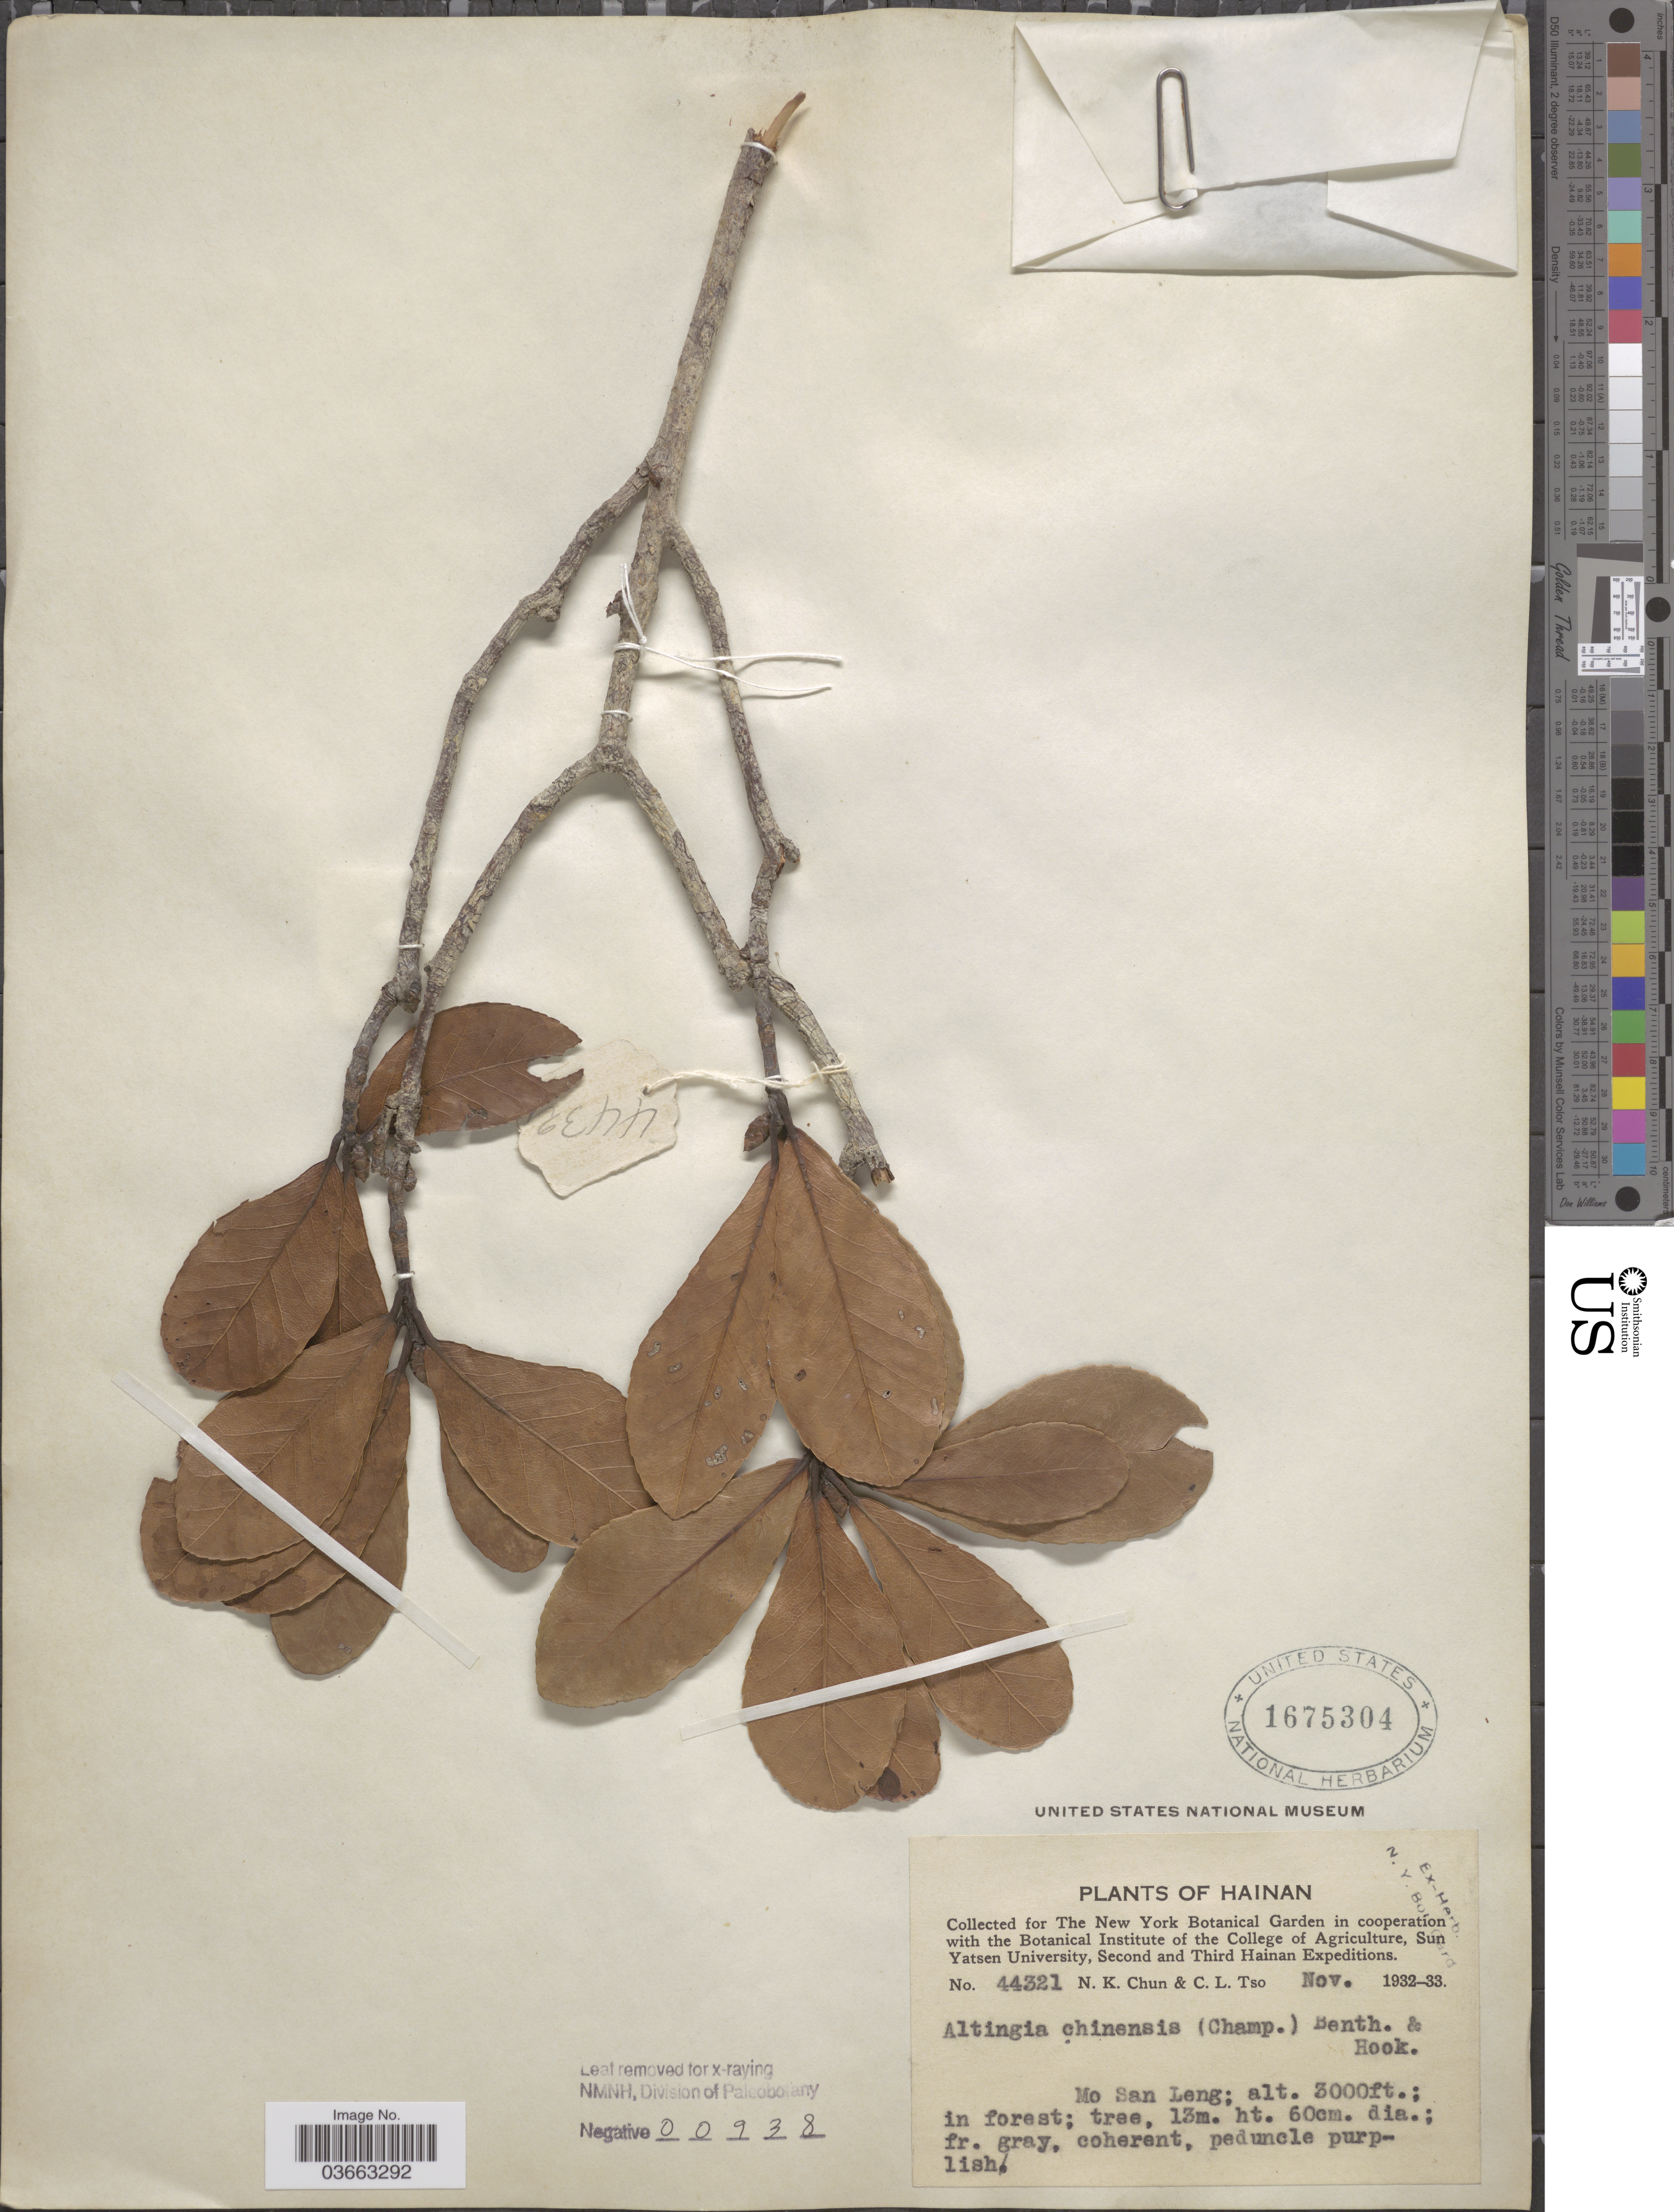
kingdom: Plantae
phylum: Tracheophyta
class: Magnoliopsida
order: Saxifragales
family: Altingiaceae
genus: Liquidambar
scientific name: Liquidambar obovata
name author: (Merr. & W.Y. Chun) Ickert-Bond & J. Wen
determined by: Strong, Mark T., (BOT), Smithsonian Institution - National Museum of Natural History (UNITED STATES)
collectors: N. K. Chun & C. Tso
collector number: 44321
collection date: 1932-11/1933-11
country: China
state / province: Hainan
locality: Mo San Leng.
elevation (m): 914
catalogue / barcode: US 1675304